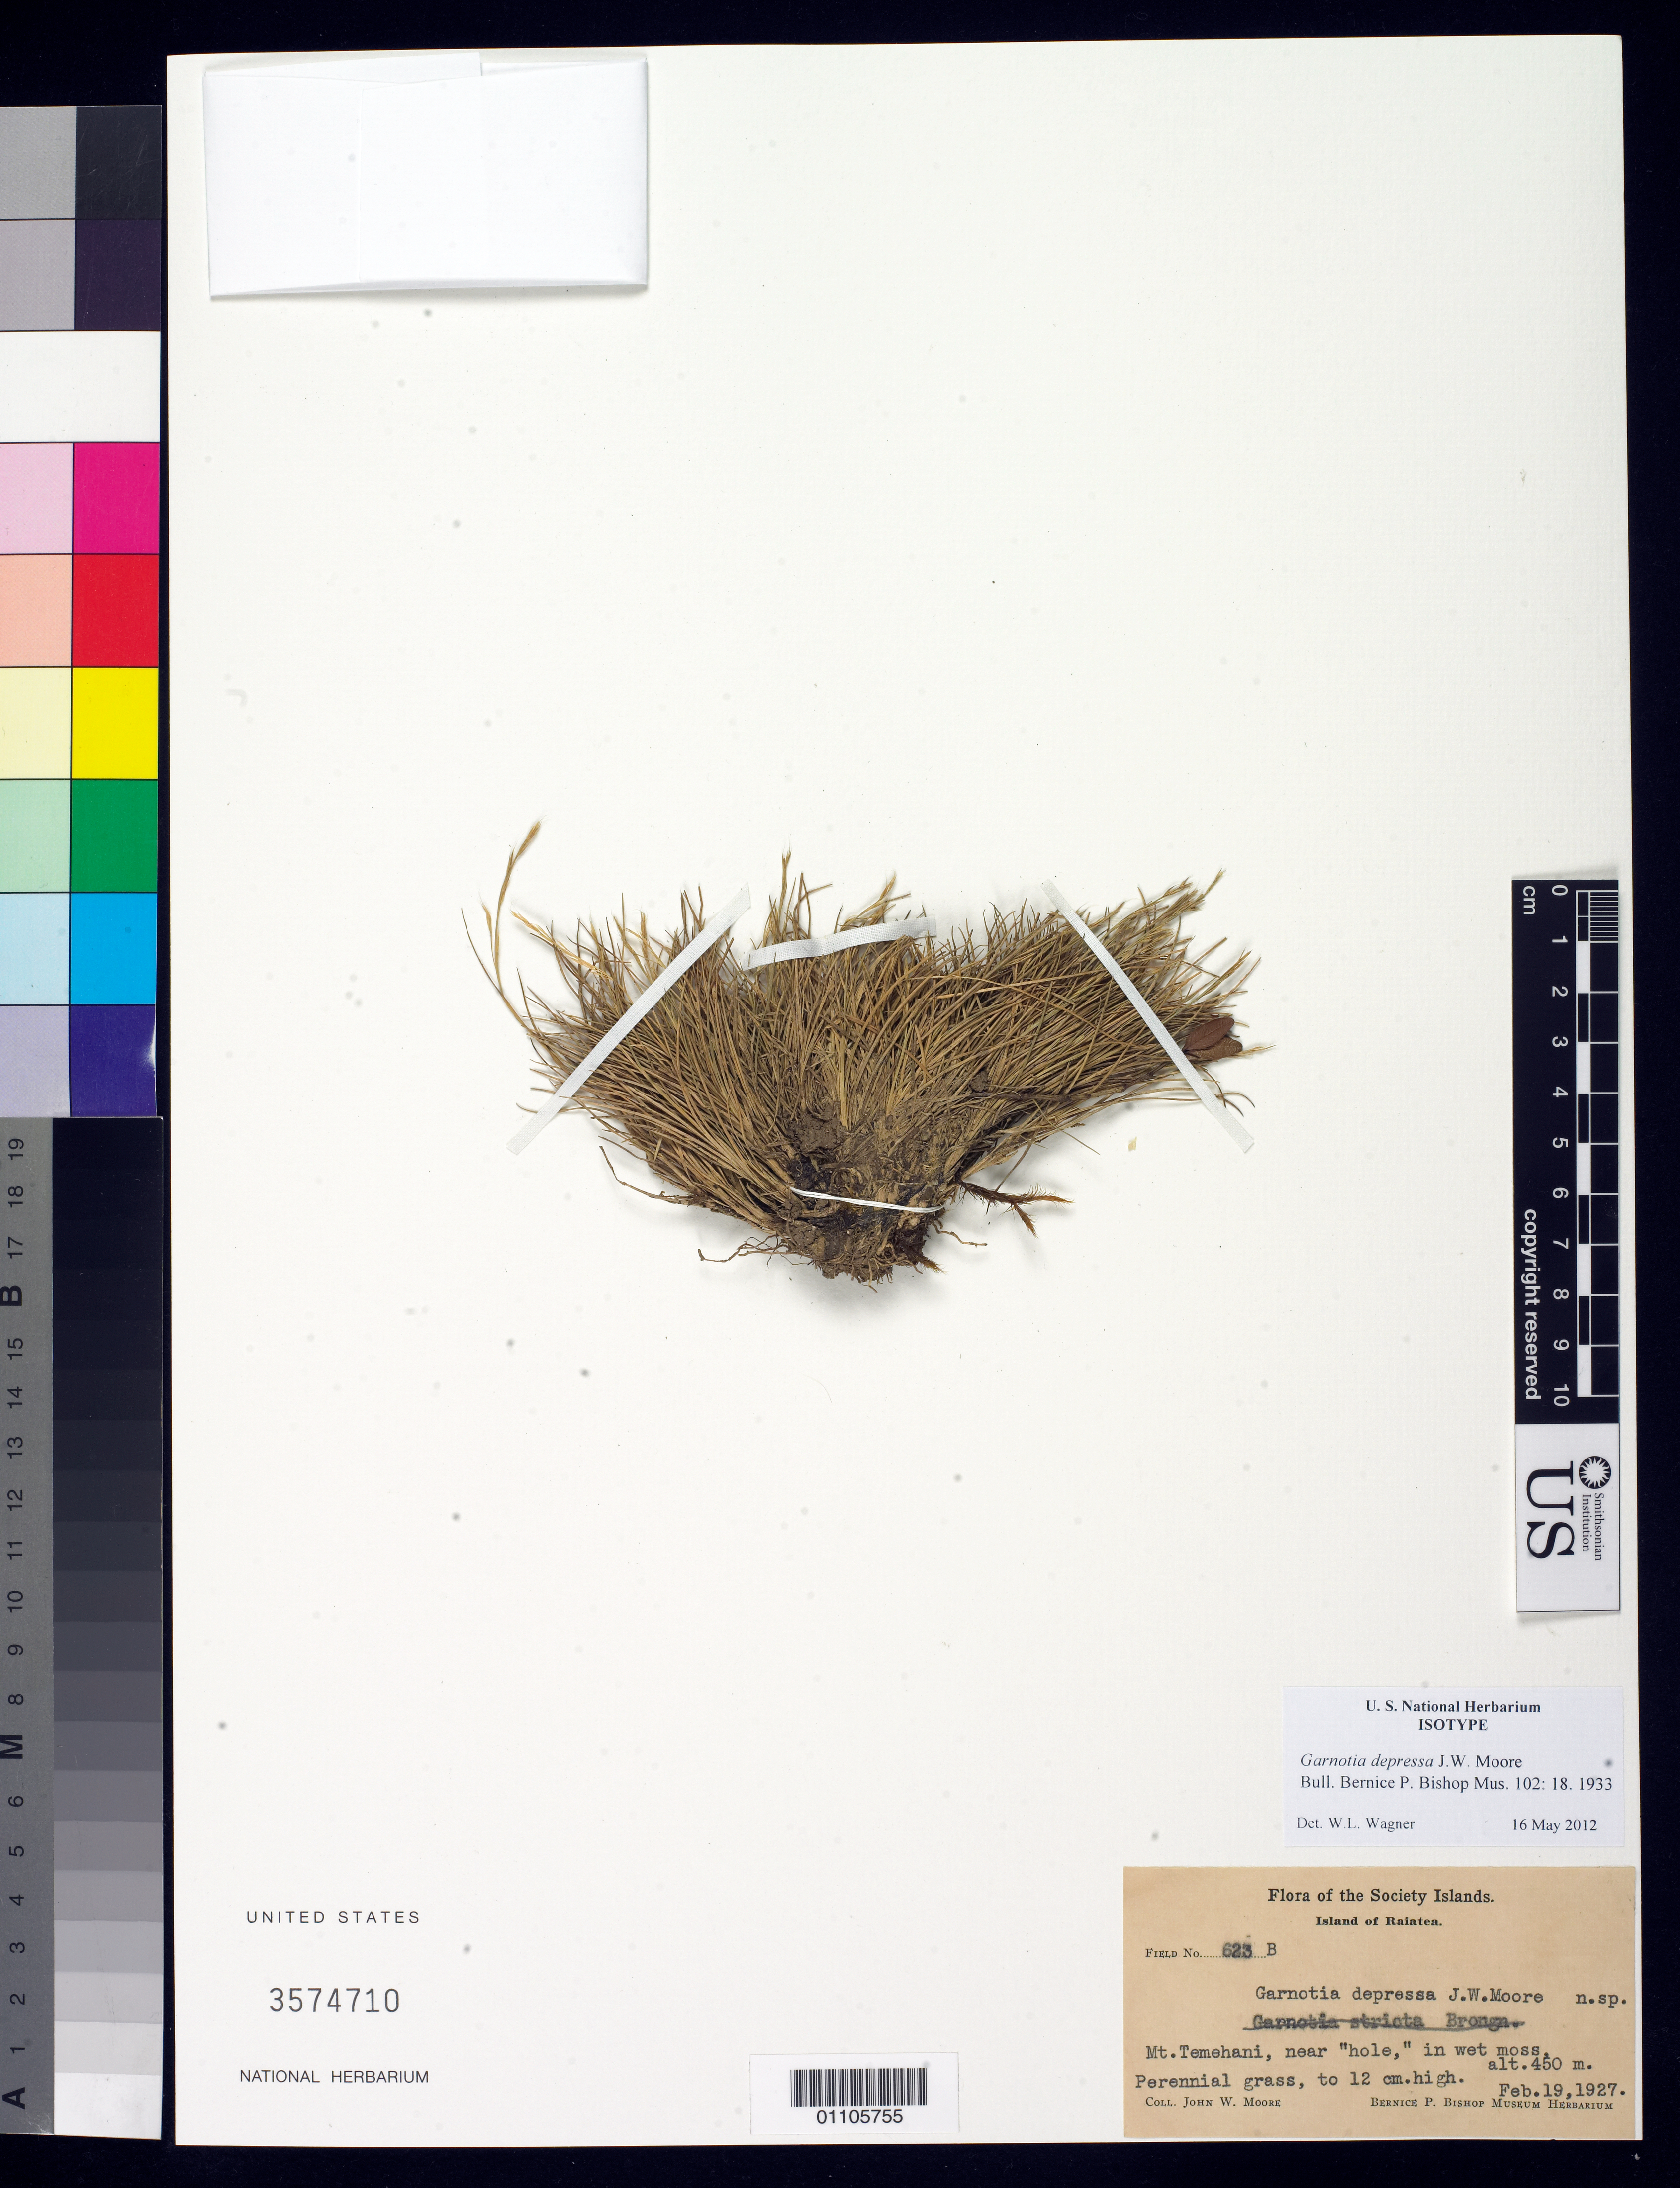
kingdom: Plantae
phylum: Tracheophyta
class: Liliopsida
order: Poales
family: Poaceae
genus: Garnotia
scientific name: Garnotia depressa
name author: J.W. Moore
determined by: Wagner, W. L., (BOT), Smithsonian Institution - National Museum of Natural History (UNITED STATES)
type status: Isotype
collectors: J. W. Moore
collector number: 623 B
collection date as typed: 19 Feb 1927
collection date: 1927-02-19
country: French Polynesia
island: Raiatea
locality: Island of Raiatea. Mt. Temehani, near "hole"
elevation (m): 450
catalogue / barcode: US 3574710